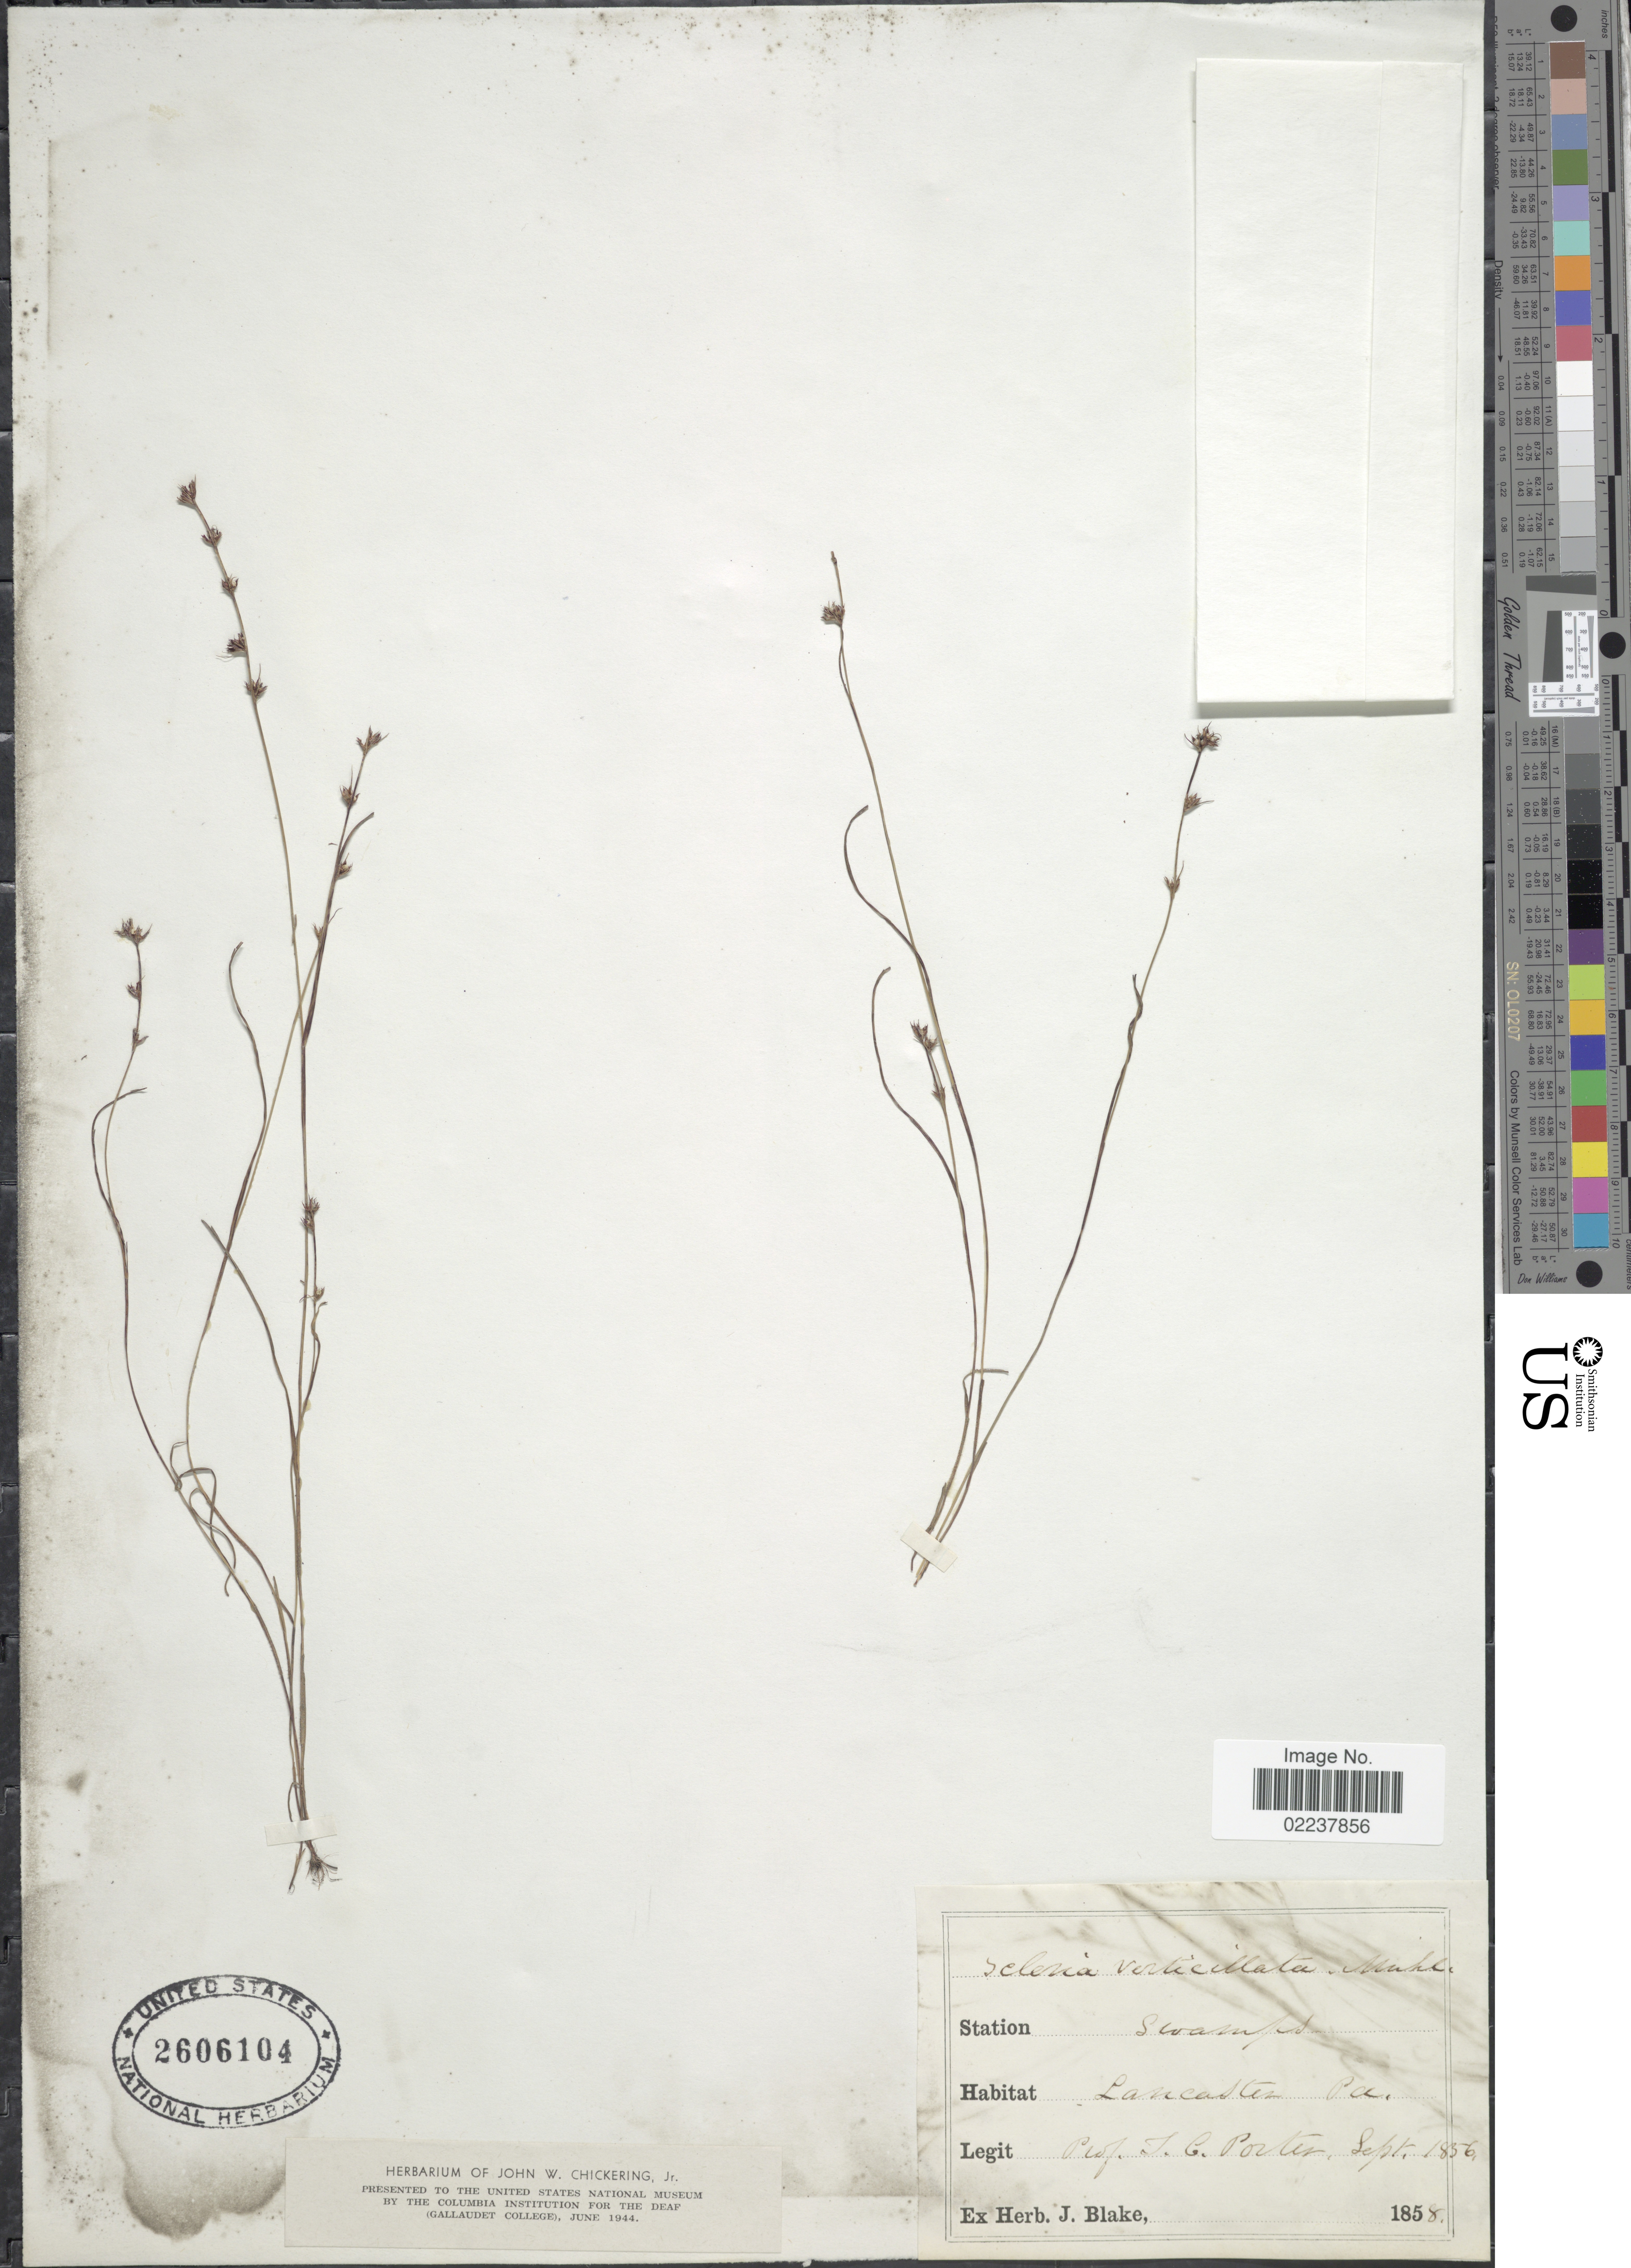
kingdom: Plantae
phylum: Tracheophyta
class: Liliopsida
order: Poales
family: Cyperaceae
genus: Scleria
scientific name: Scleria verticillata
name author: Muhl. ex Willd.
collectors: T. Porter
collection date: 1856-09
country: United States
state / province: Pennsylvania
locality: Lancaster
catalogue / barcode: US 2606104